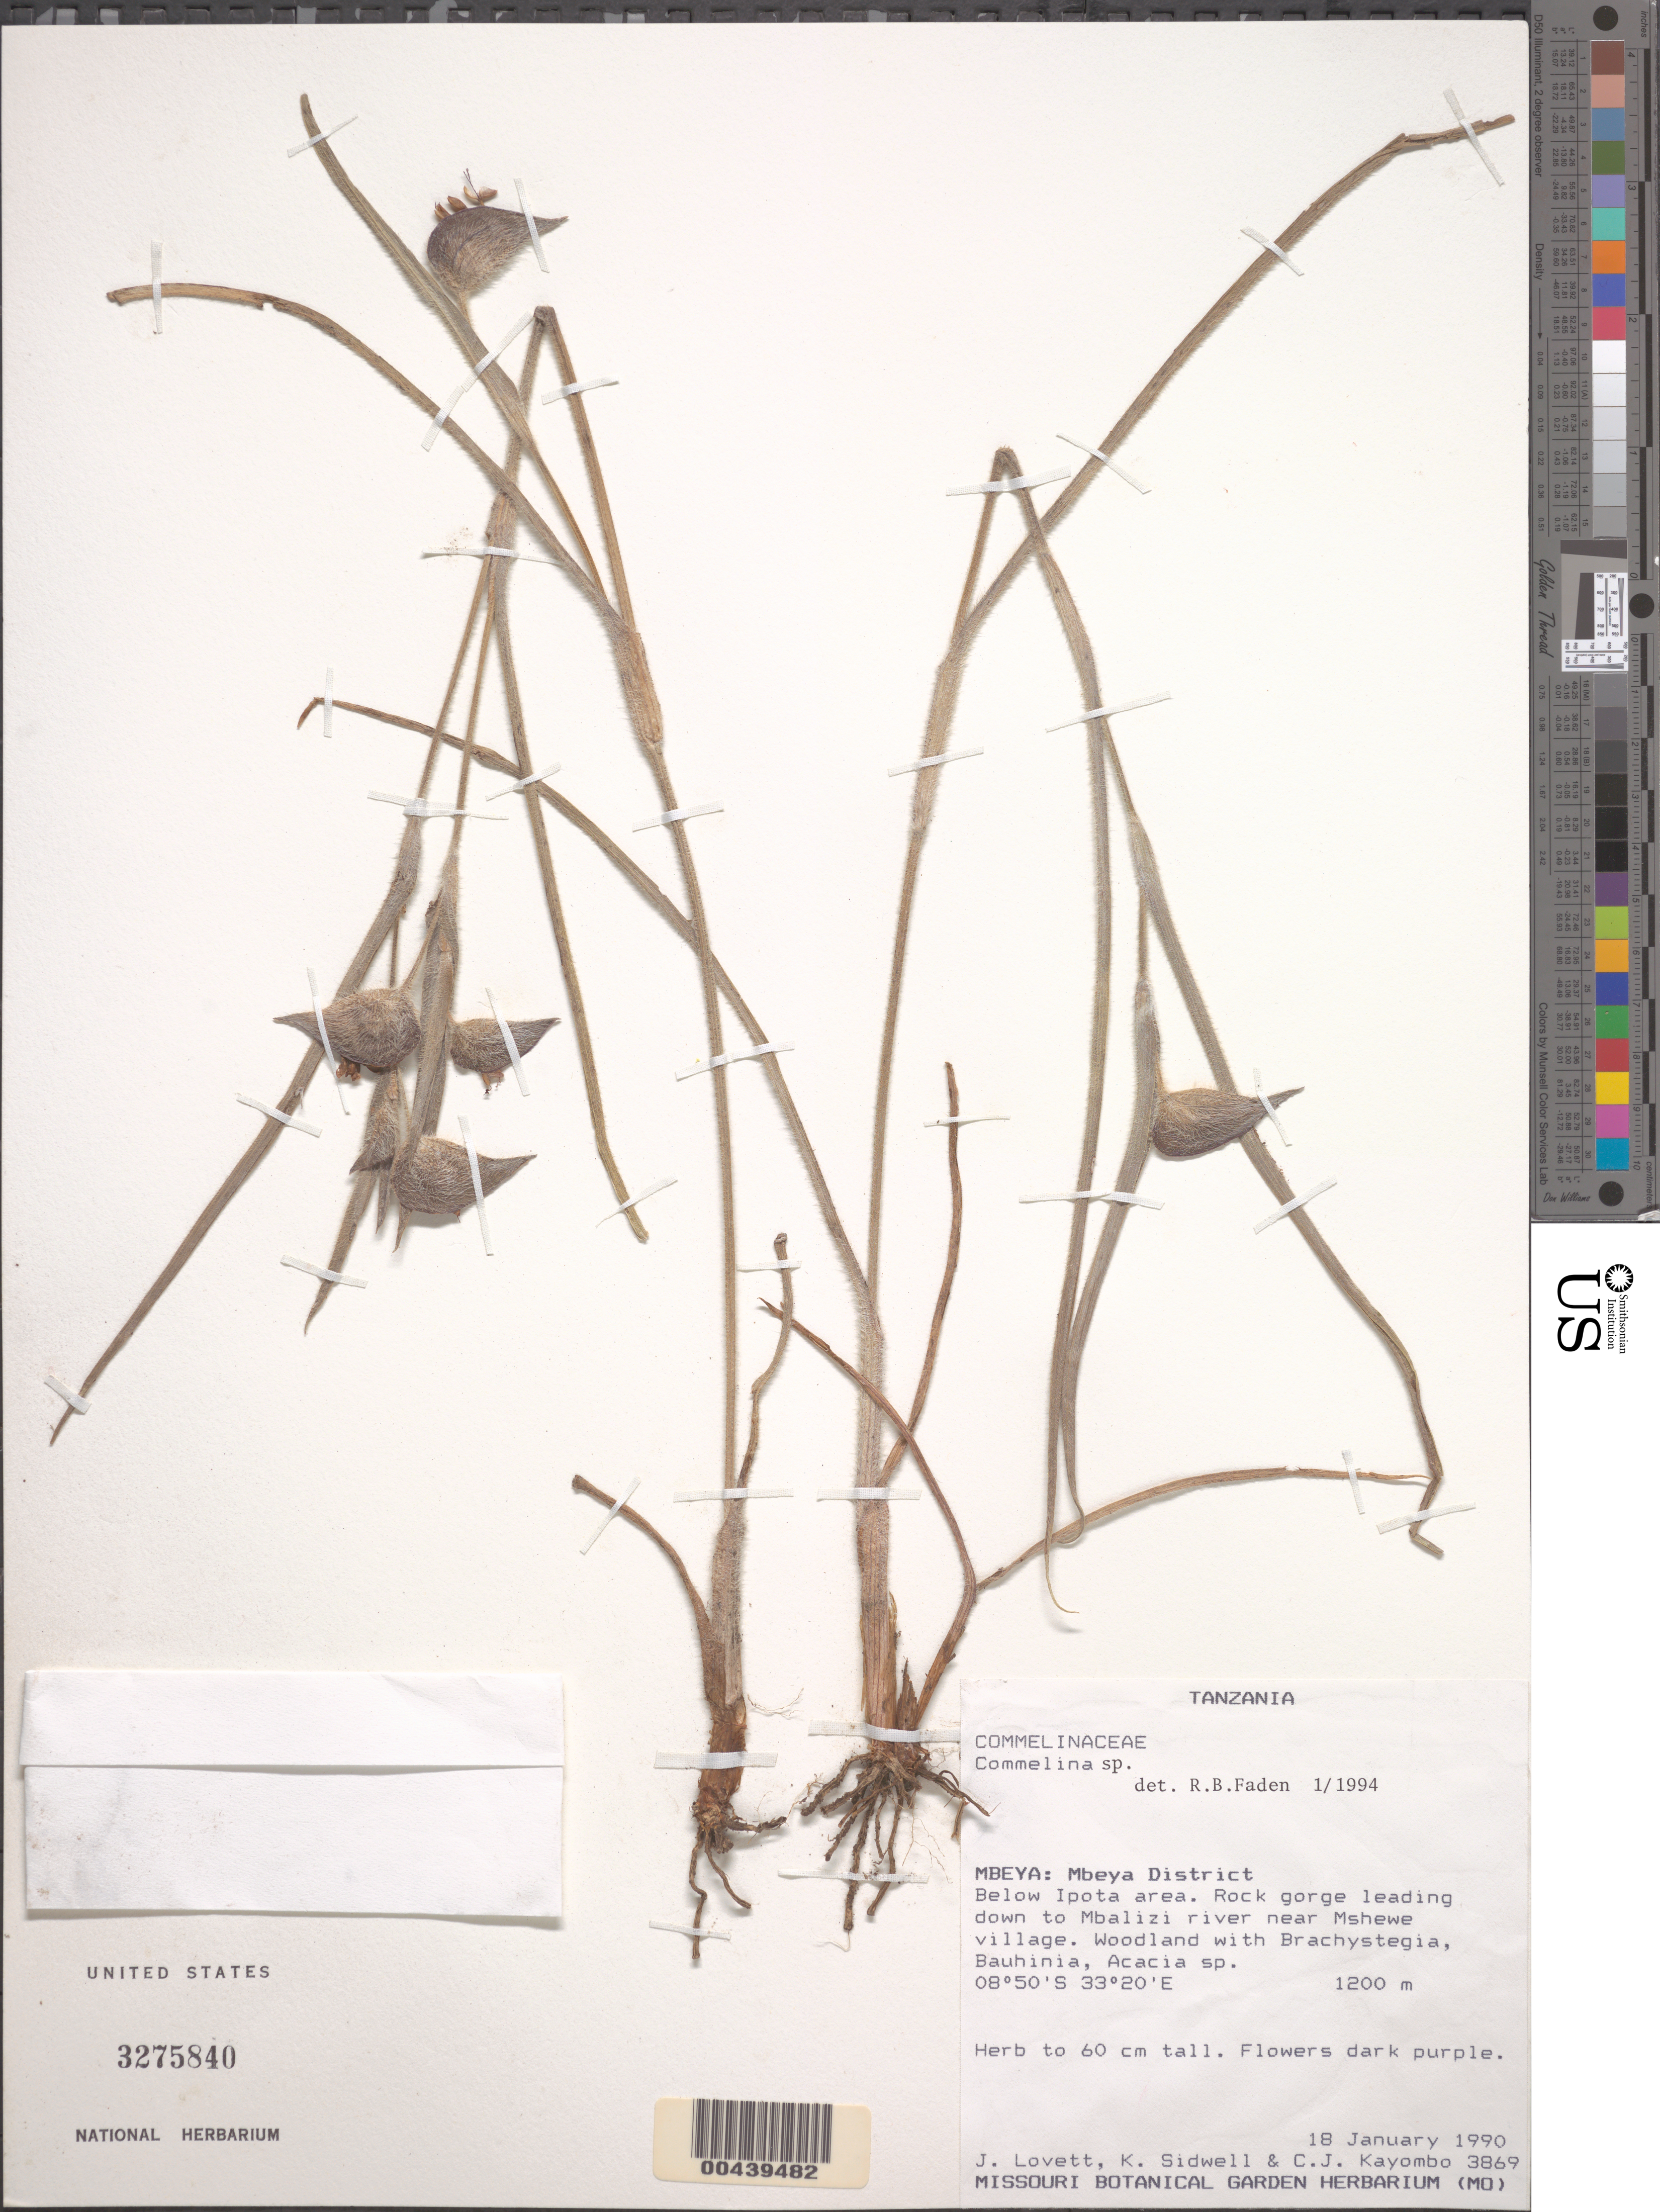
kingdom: Plantae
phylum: Tracheophyta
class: Liliopsida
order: Commelinales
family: Commelinaceae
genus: Commelina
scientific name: Commelina sp.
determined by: Faden, Robert B., (US), Smithsonian Institution - National Museum of Natural History (UNITED STATES)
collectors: J. Lovett, K. Sidwell & C. J. Kayombo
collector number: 3869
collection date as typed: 18 Jan 1990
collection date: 1990-01-18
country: Tanzania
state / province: Mbeya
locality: Below ipota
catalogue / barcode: US 3275840